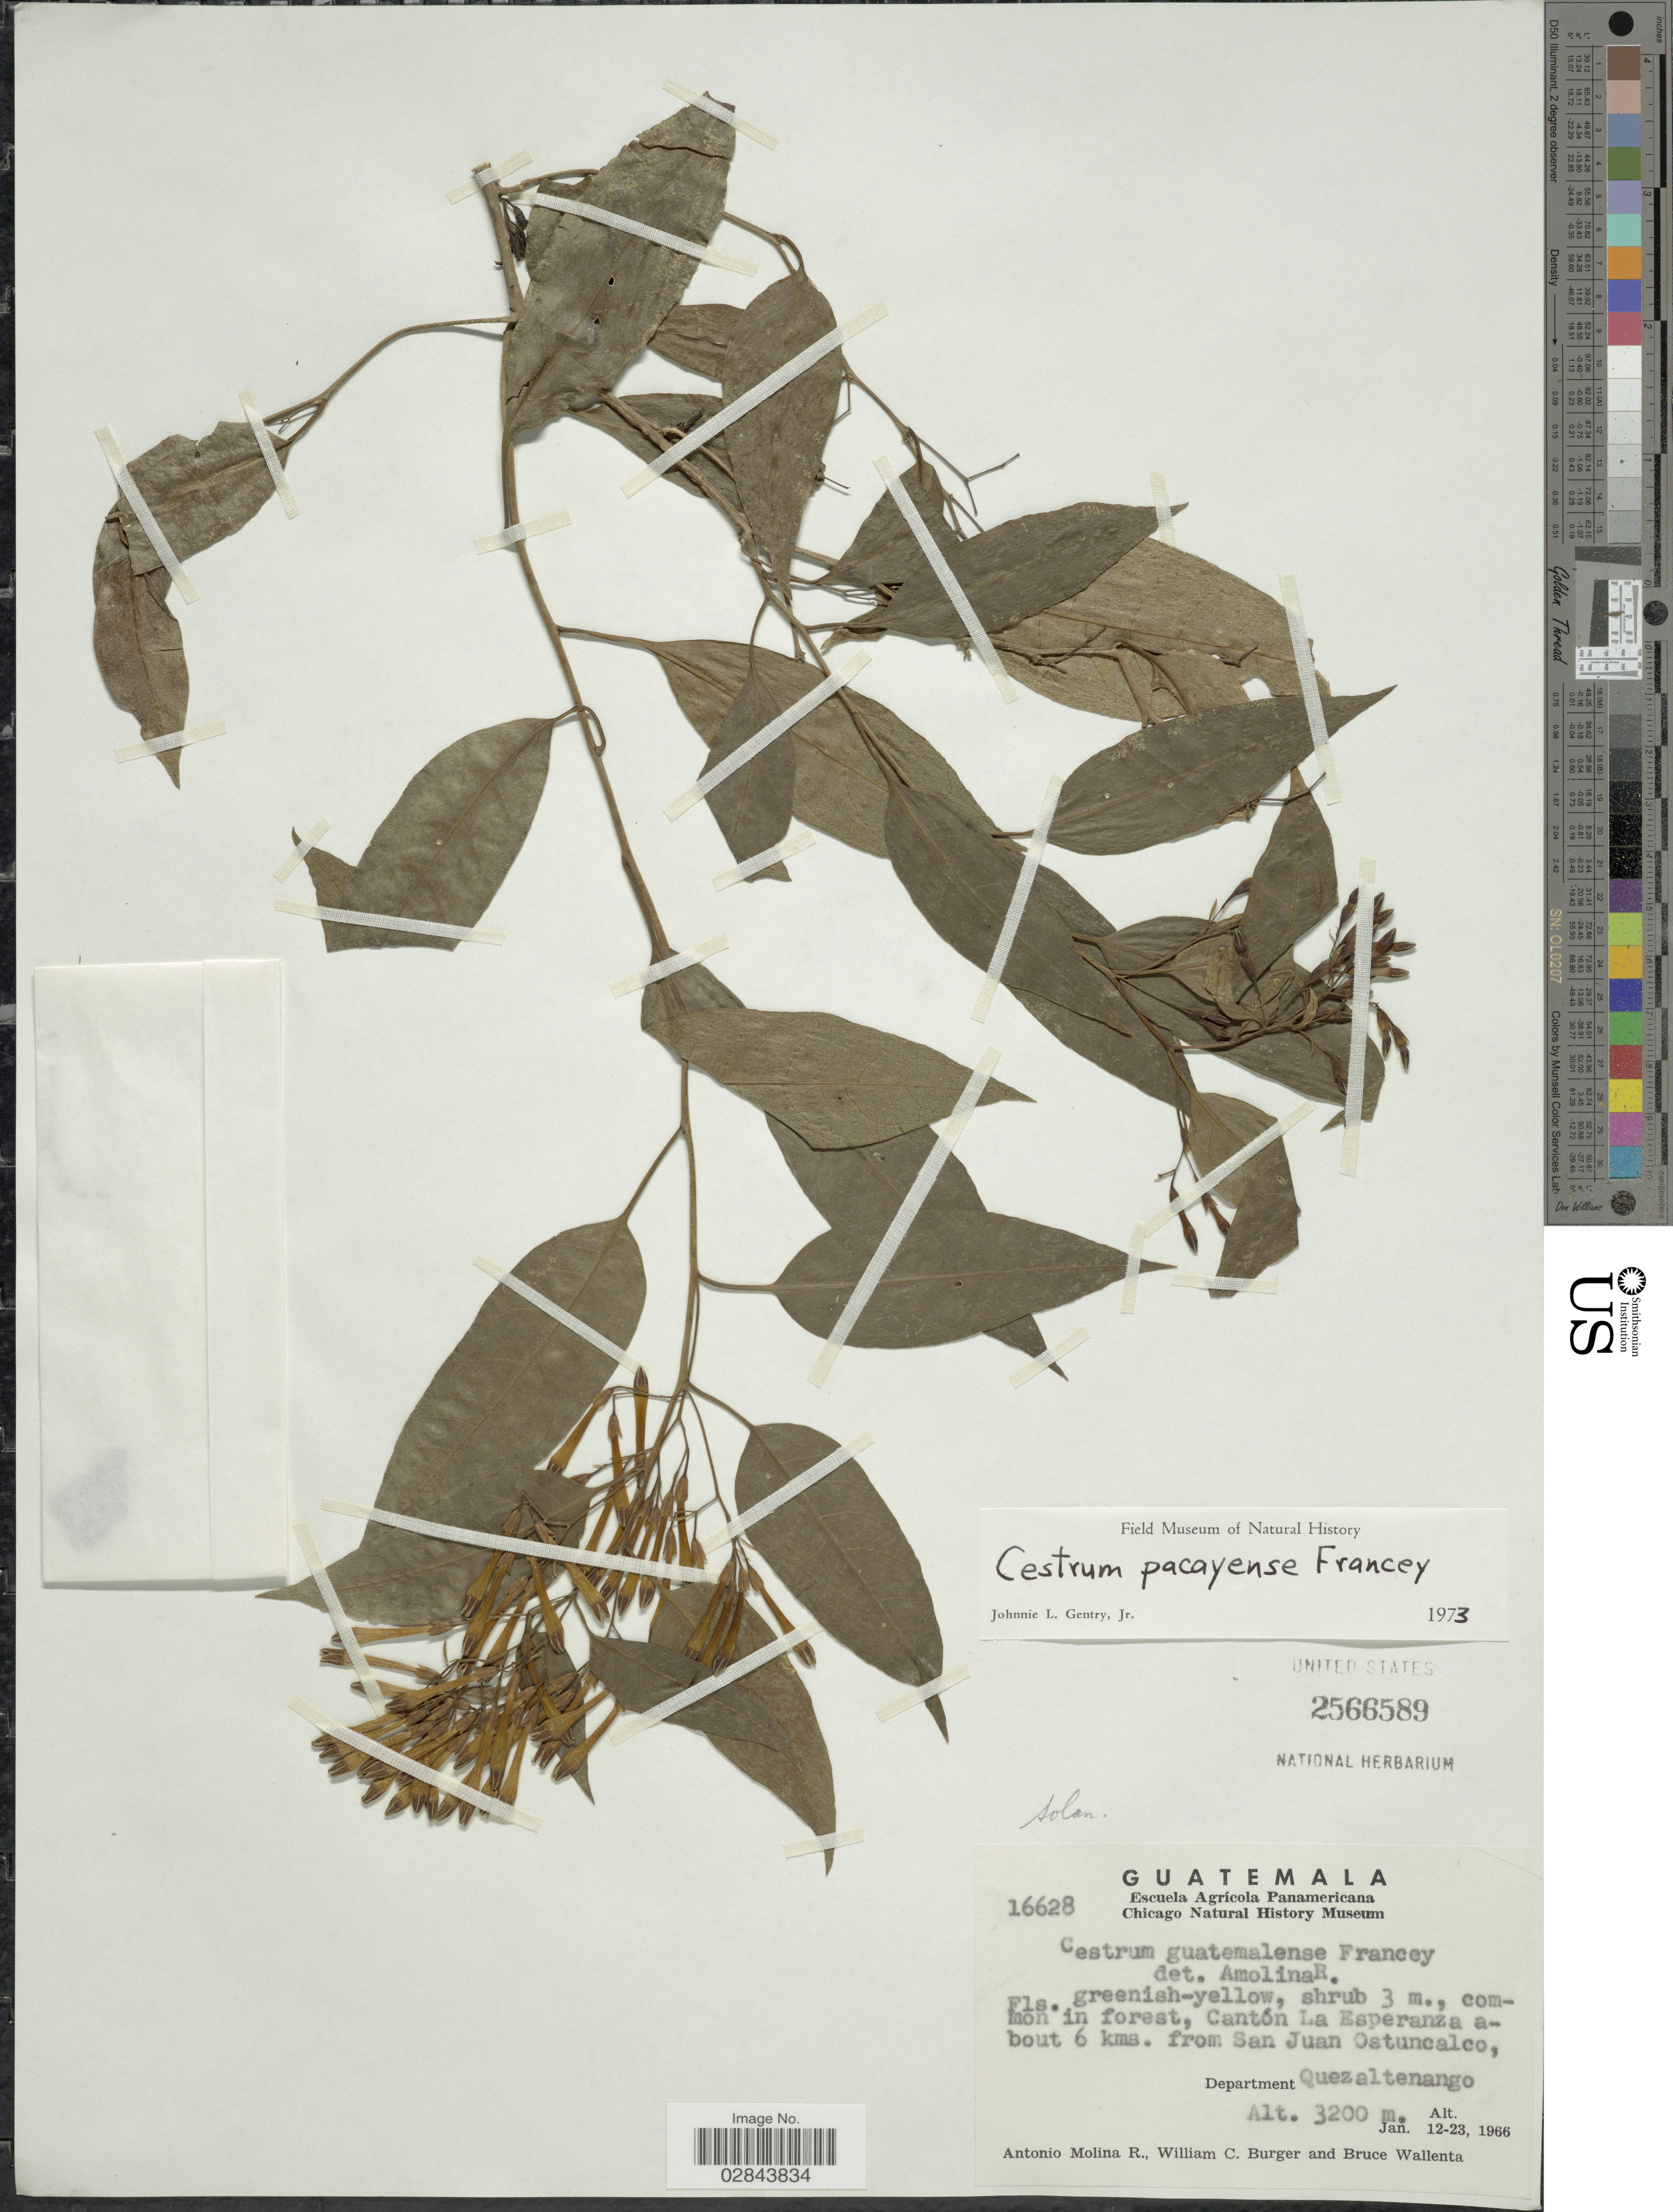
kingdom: Plantae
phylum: Tracheophyta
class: Magnoliopsida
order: Solanales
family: Solanaceae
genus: Cestrum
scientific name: Cestrum pacayense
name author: Francey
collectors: A. Molina R., W. Burger & B. Wallenta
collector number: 16628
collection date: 1966-01-12/1966-01-23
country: Guatemala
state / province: Quetzaltenango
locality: Cantón La Esperanza about 6 kms. from San Juan Ostuncalco, Department Quezaltenango.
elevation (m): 3200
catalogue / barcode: US 2566589